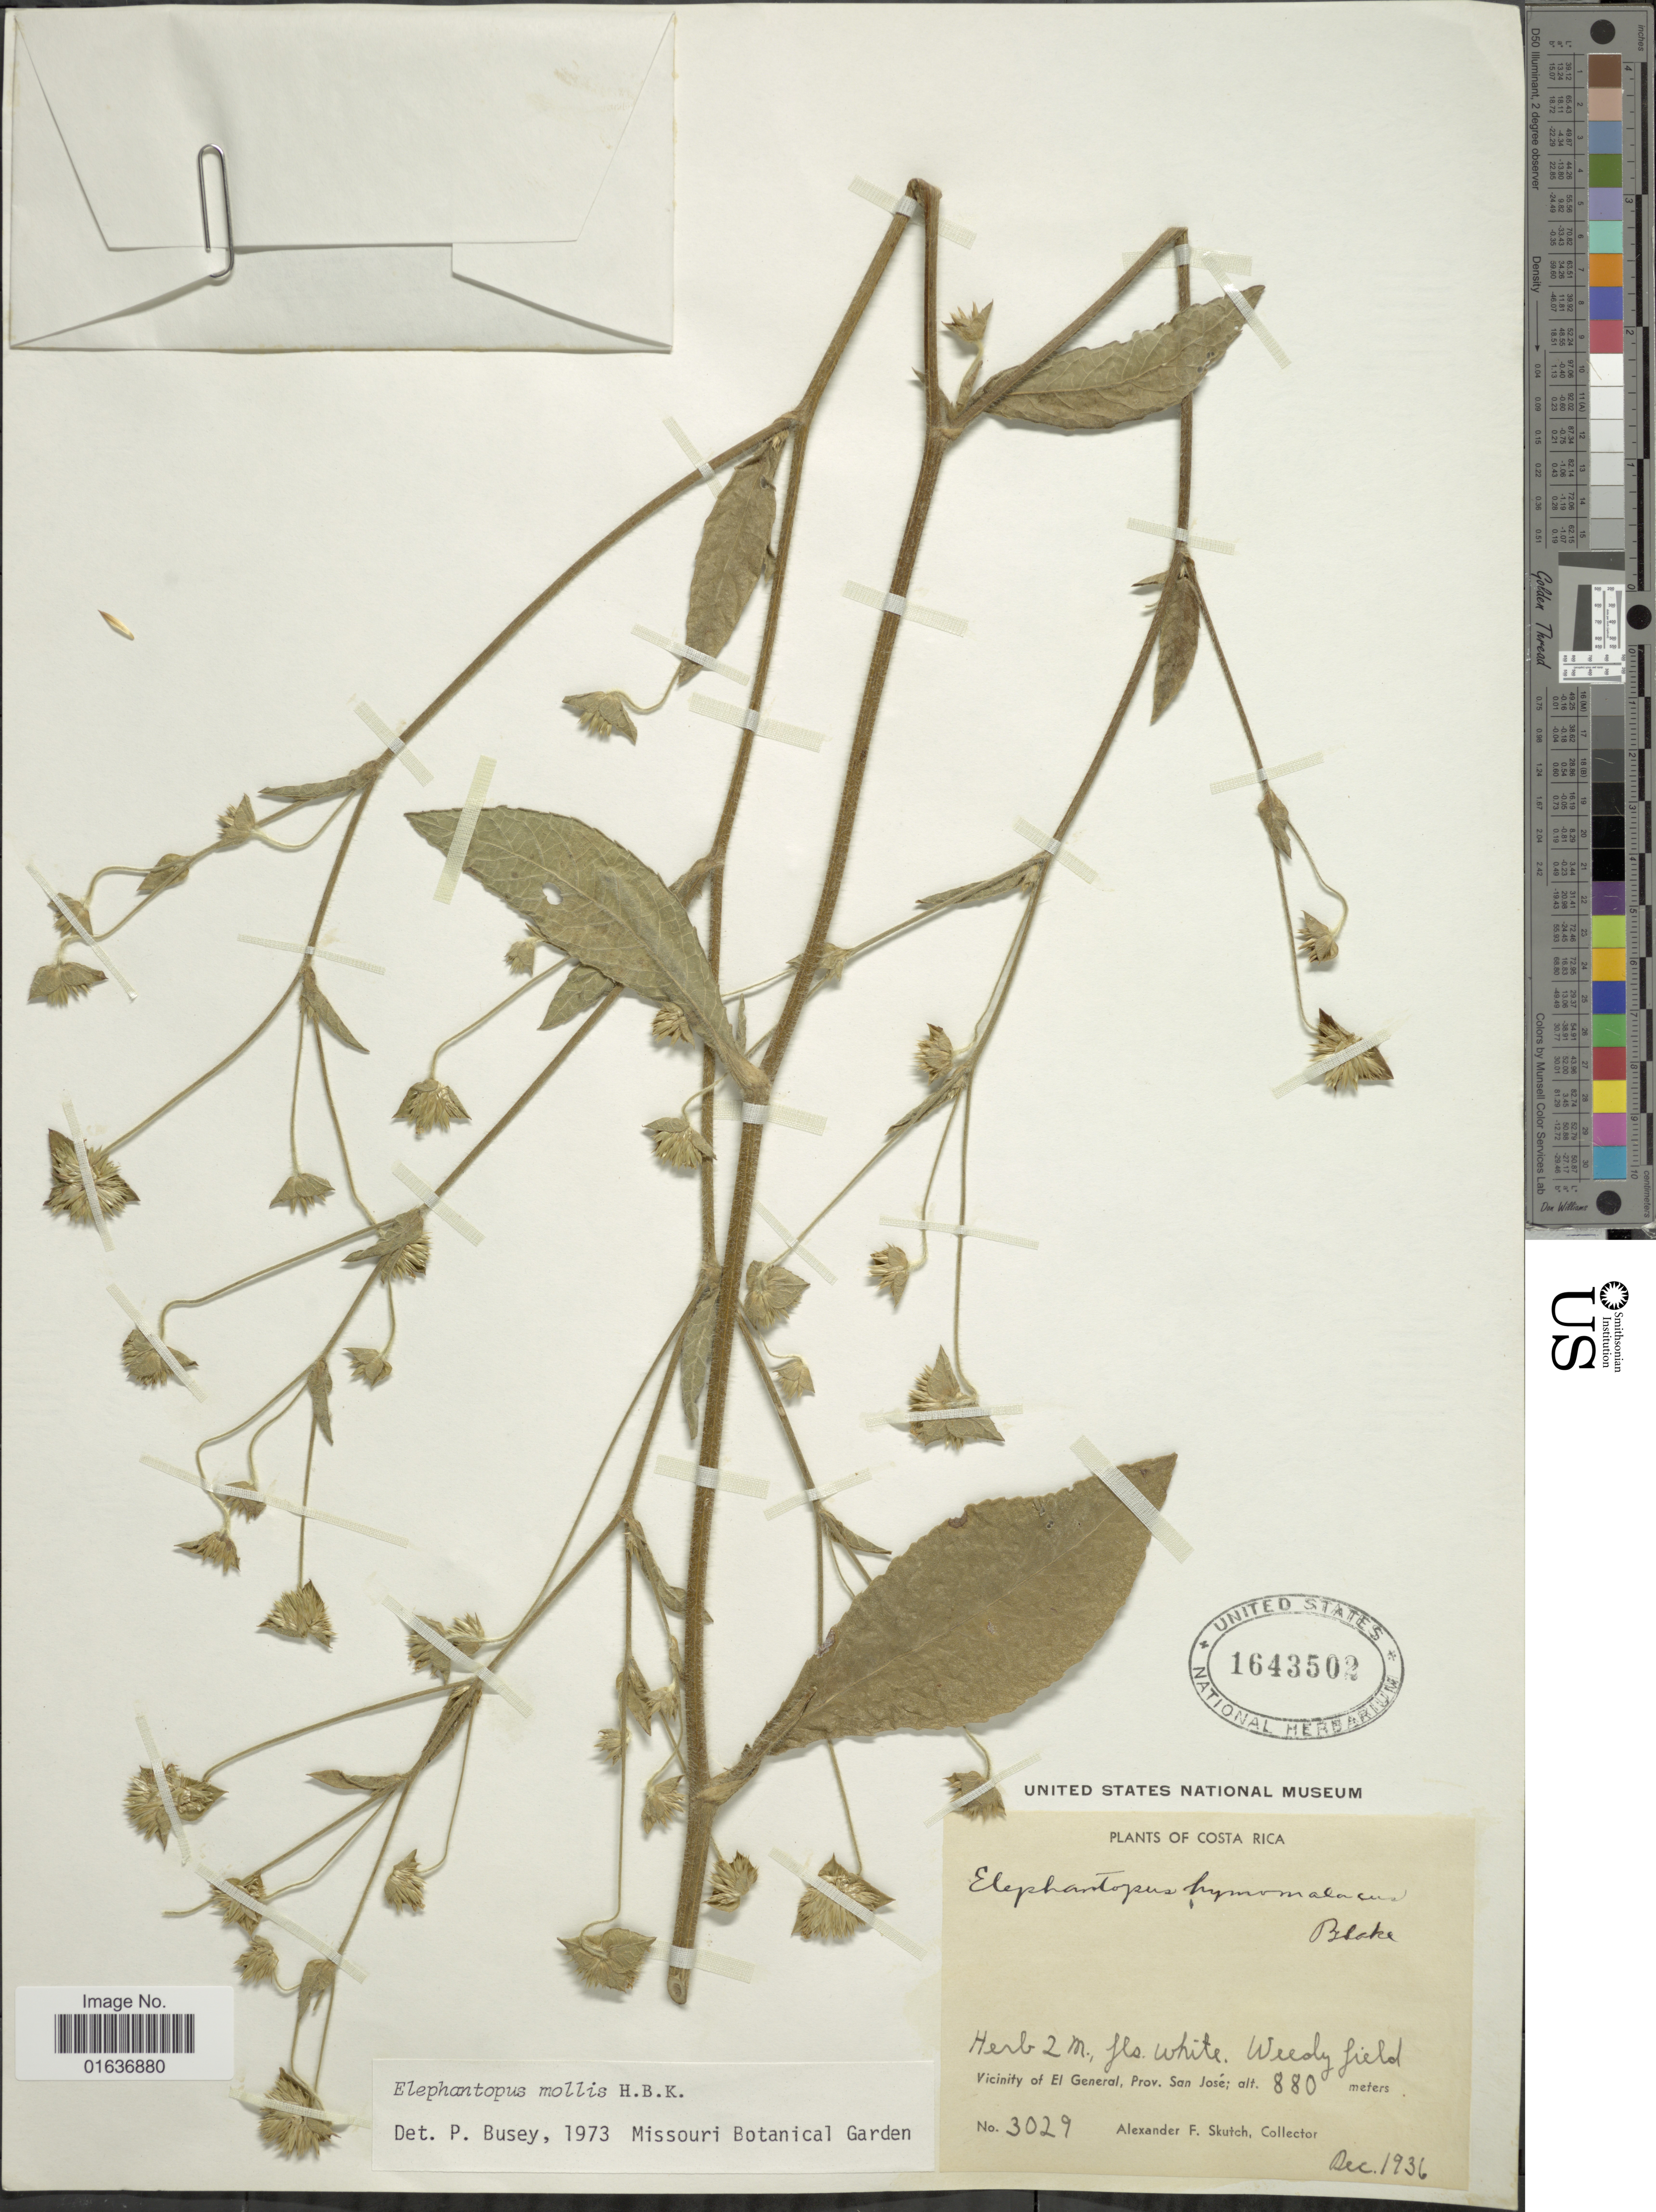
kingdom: Plantae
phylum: Tracheophyta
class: Magnoliopsida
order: Asterales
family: Asteraceae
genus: Elephantopus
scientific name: Elephantopus mollis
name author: Kunth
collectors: A. F. Skutch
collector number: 3029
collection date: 1936-12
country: Costa Rica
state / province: San José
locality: Weedy field, Vicinity of El General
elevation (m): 880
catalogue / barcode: US 1643502